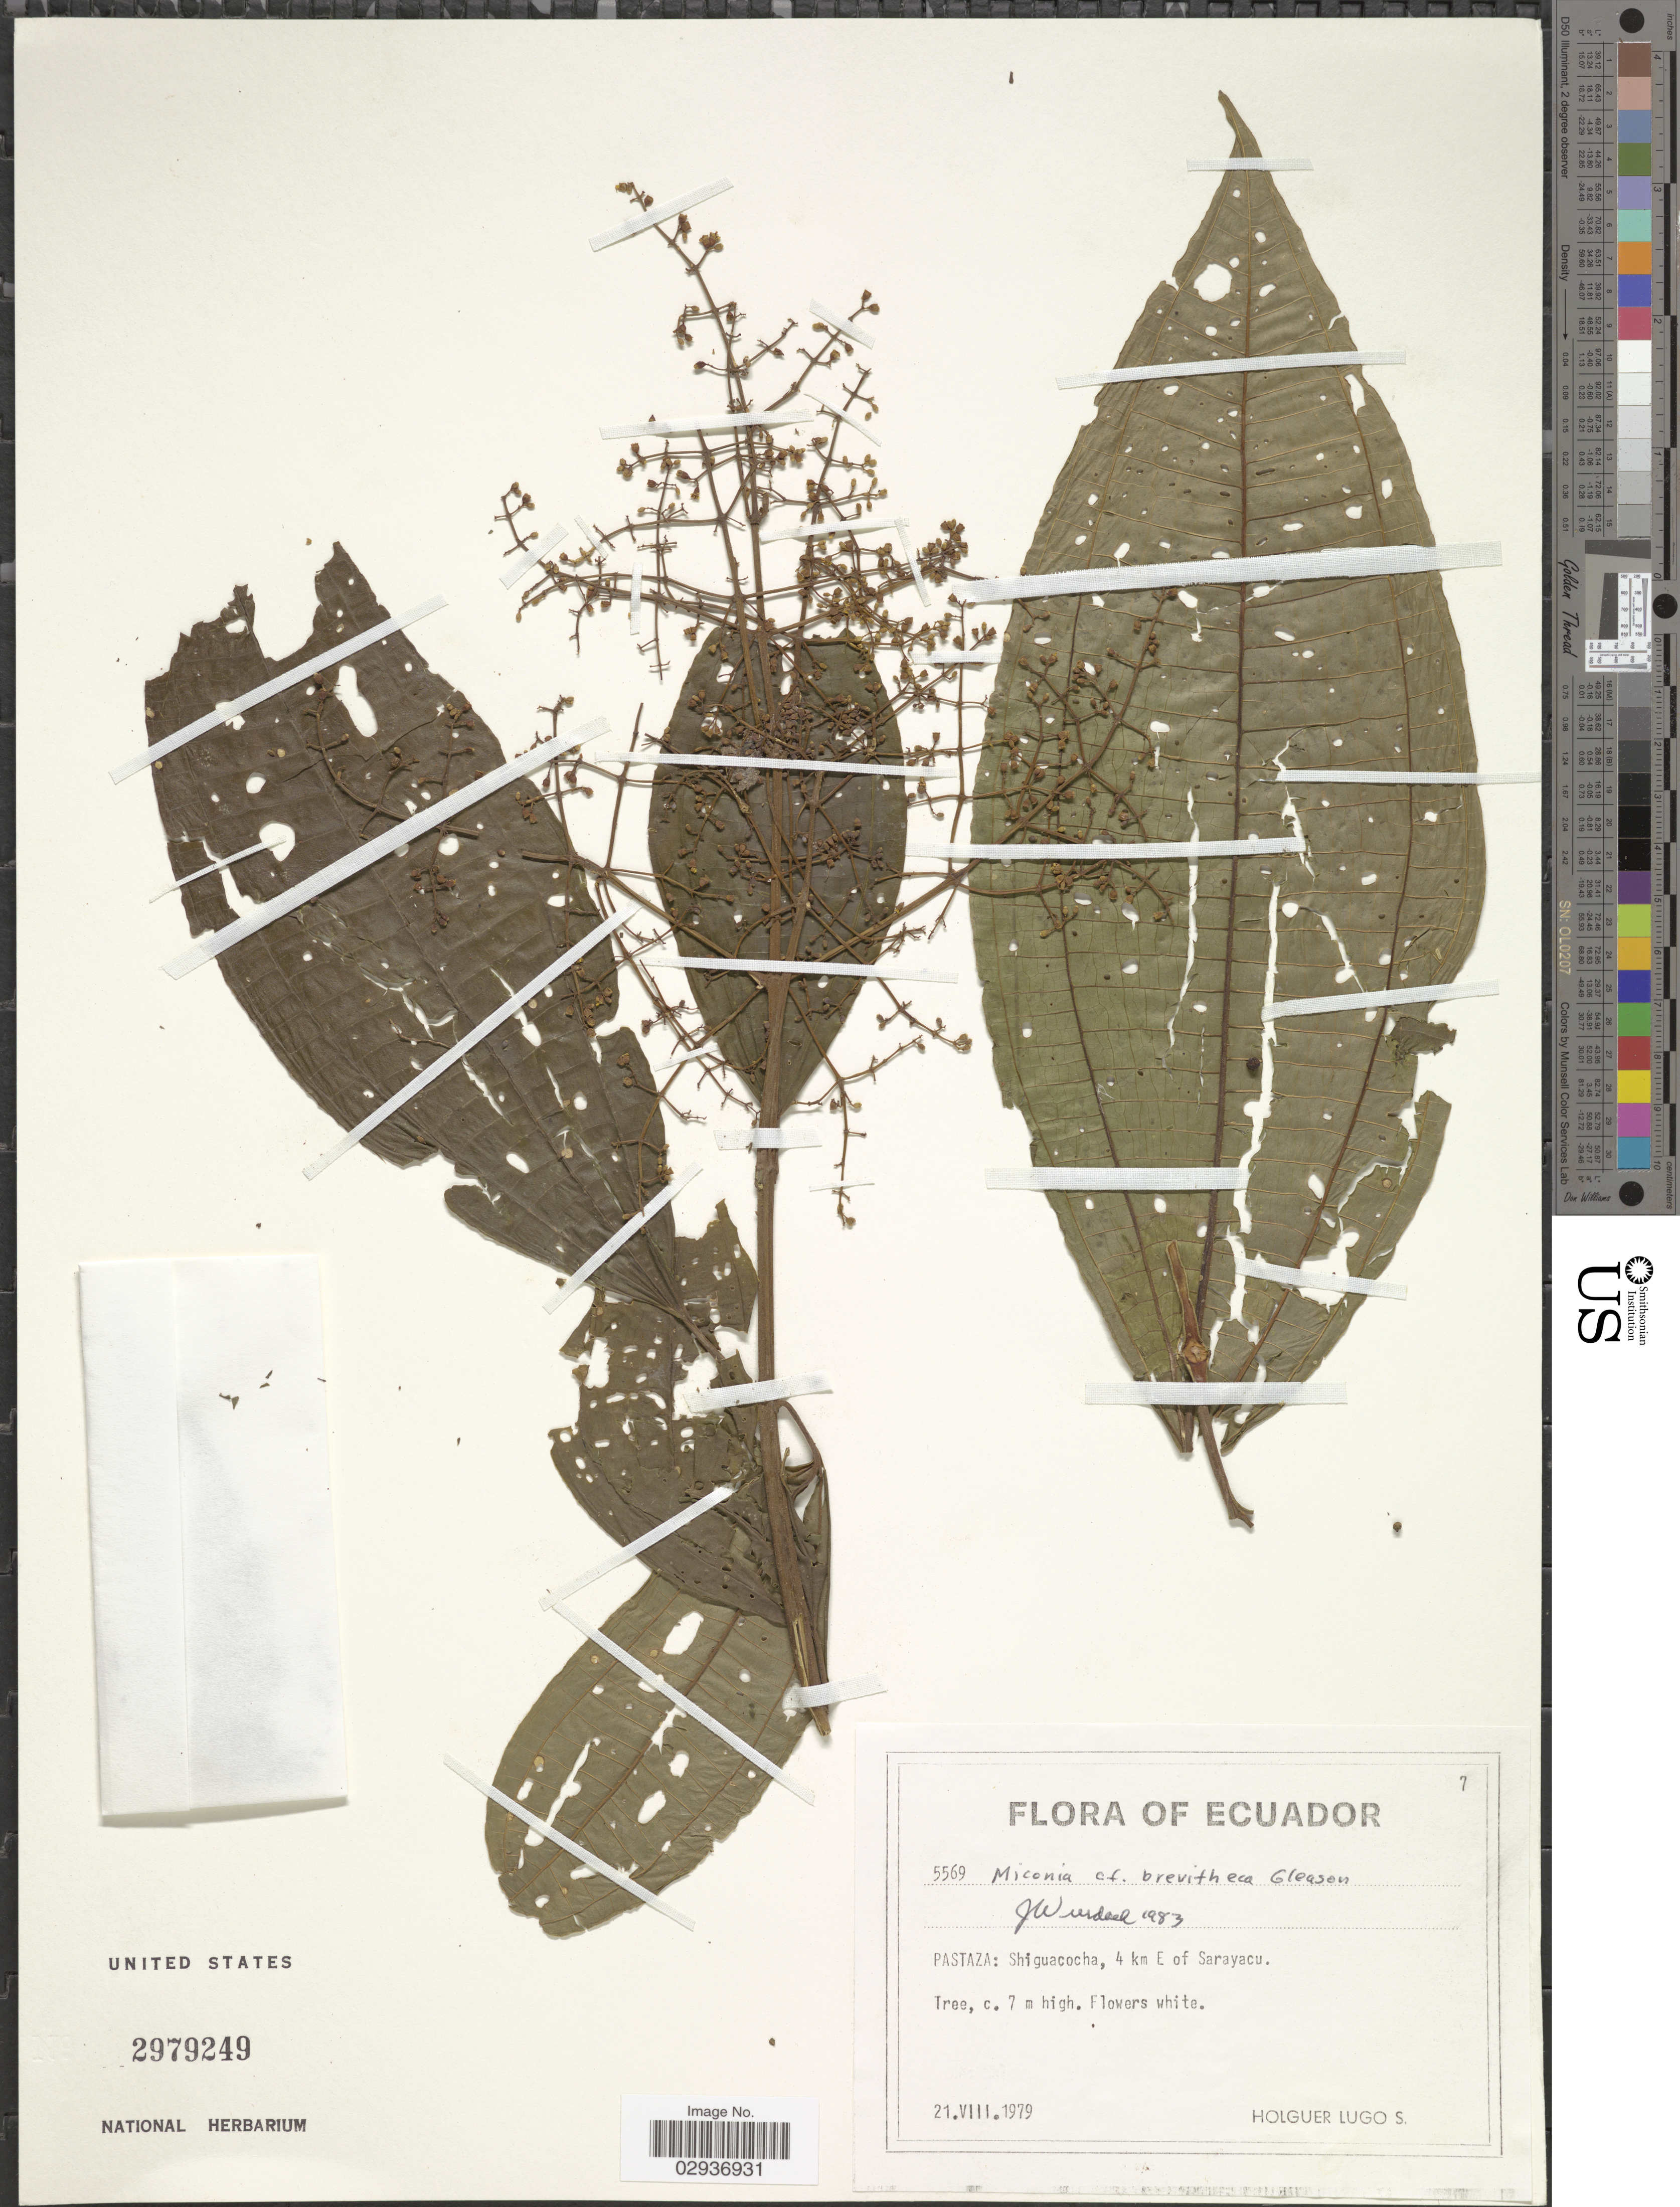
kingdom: Plantae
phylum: Tracheophyta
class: Magnoliopsida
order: Myrtales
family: Melastomataceae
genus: Miconia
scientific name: Miconia brevitheca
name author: Gleason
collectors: H. Lugo S.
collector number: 5569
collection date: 1979-08-21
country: Ecuador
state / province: Pastaza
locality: Shiguacocha, 4 km E of Sarayacu.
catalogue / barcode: US 2979249